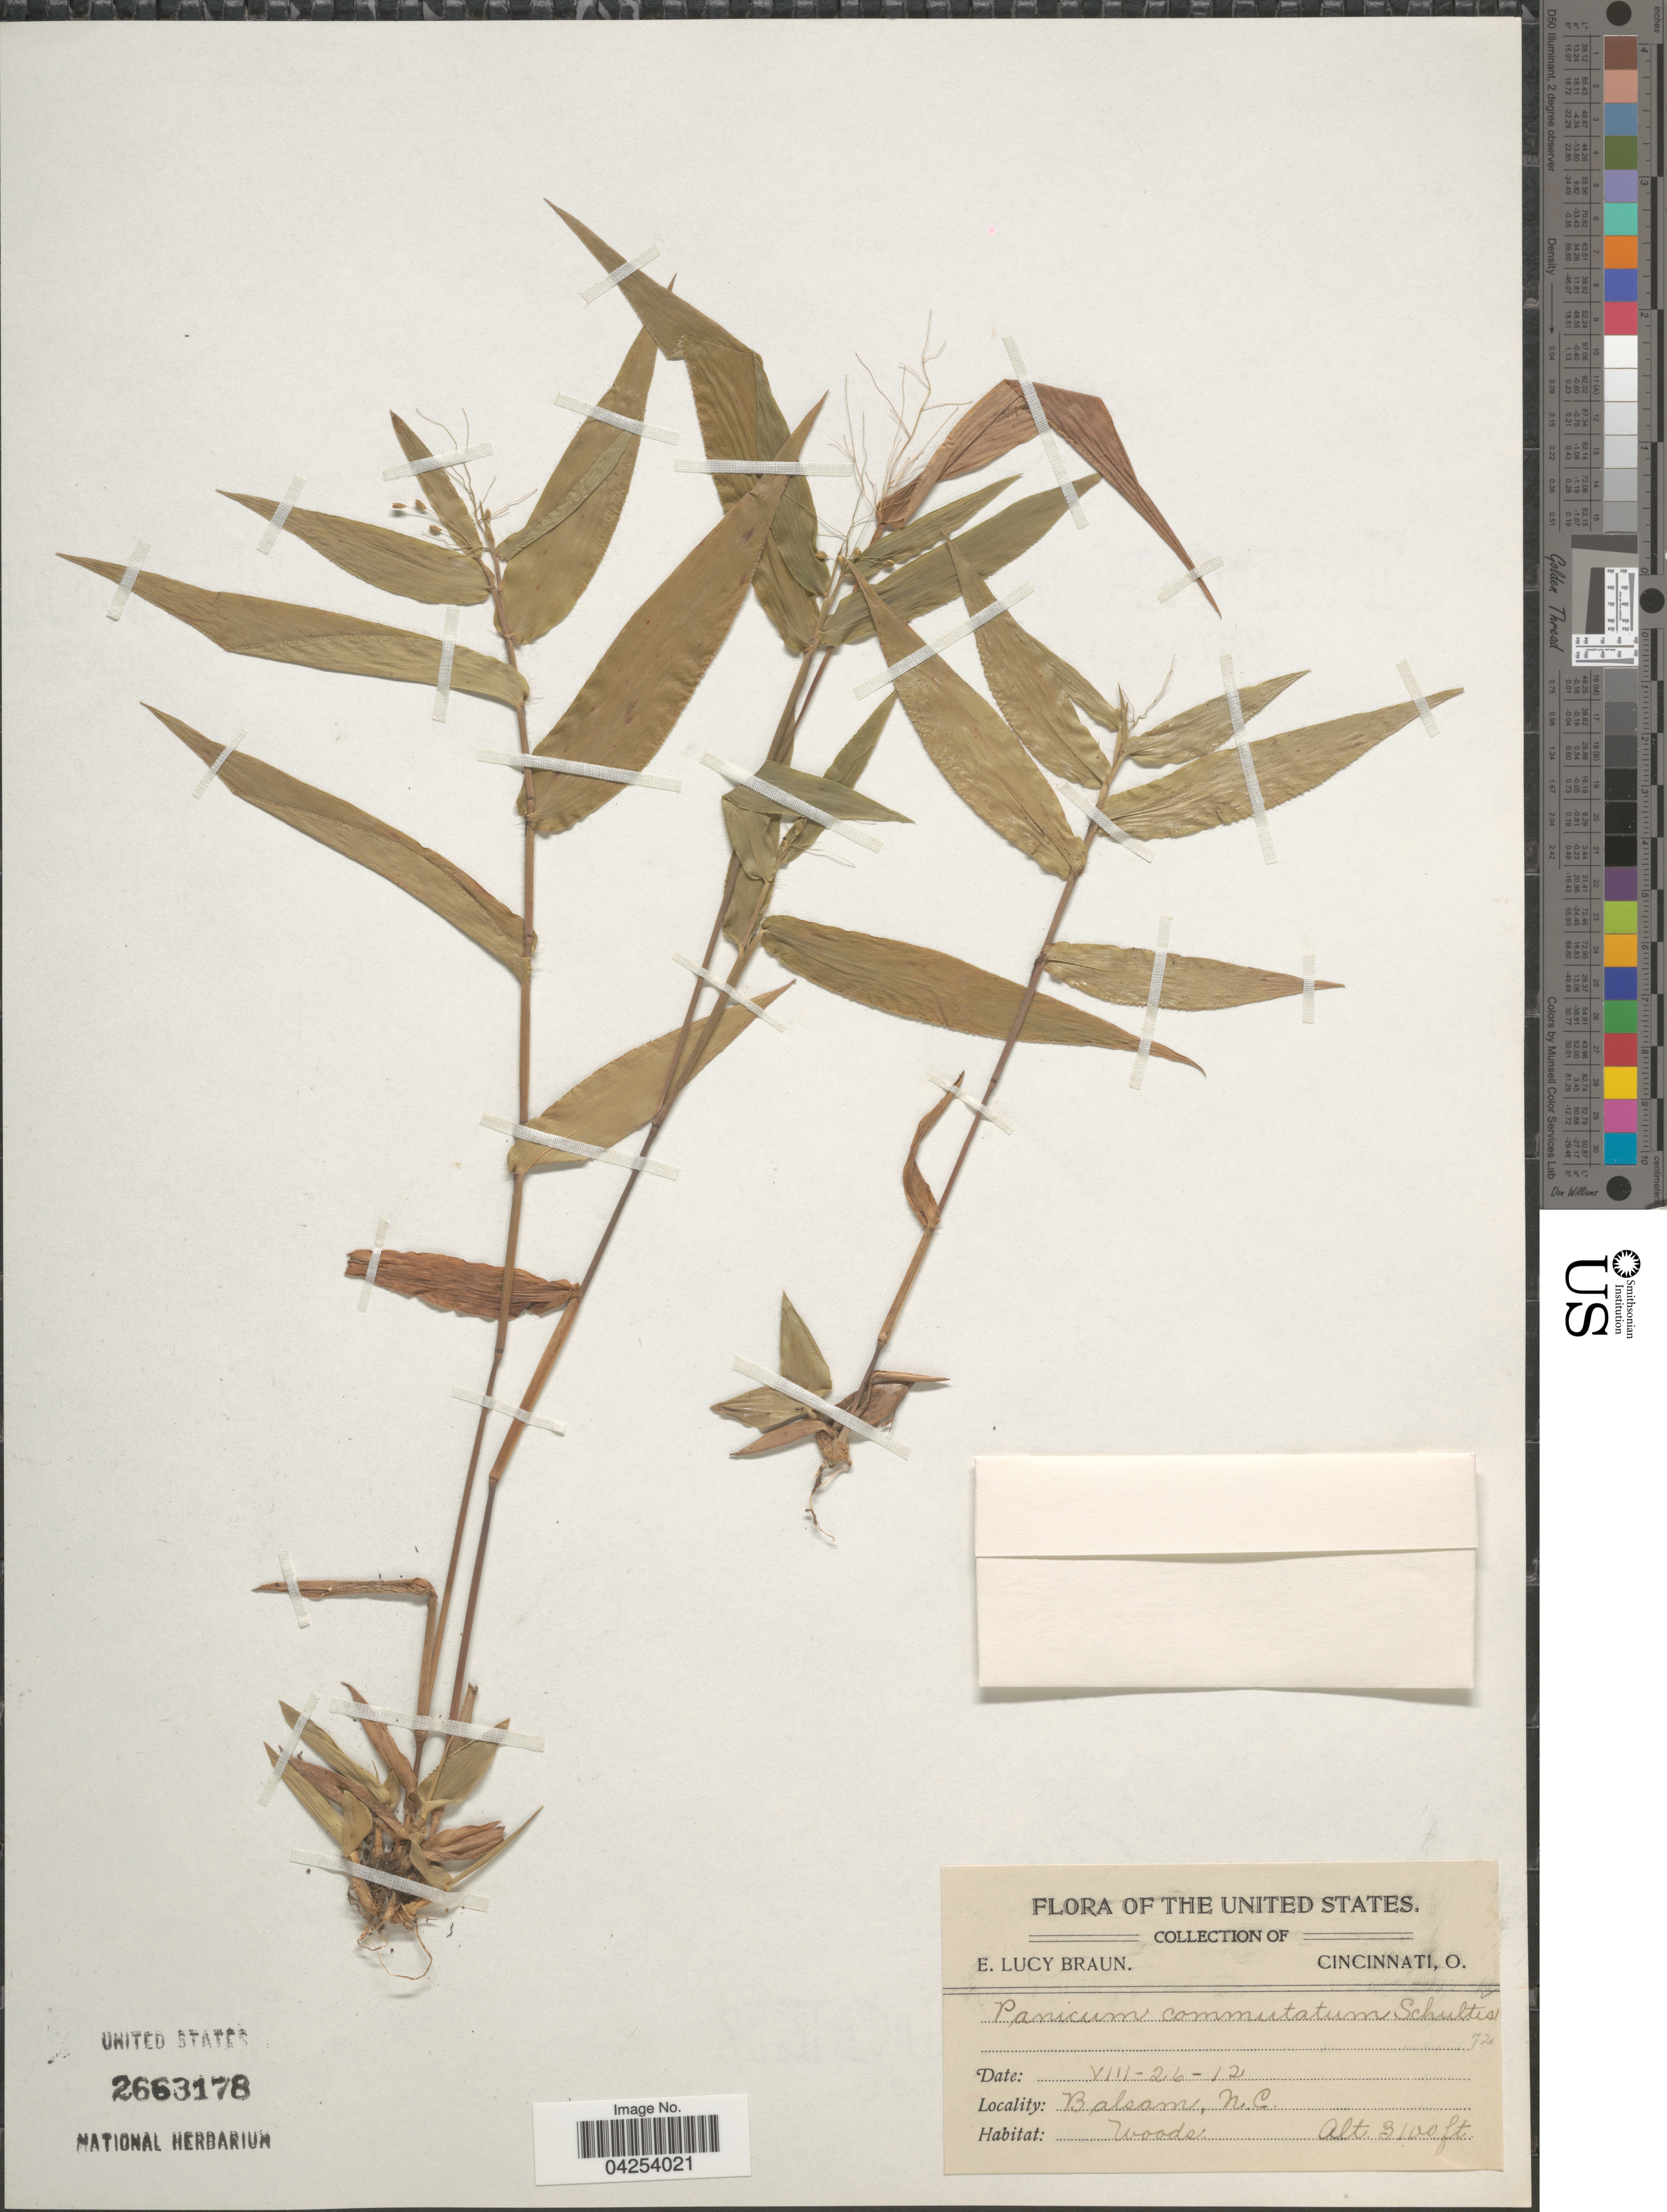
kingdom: Plantae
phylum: Tracheophyta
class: Liliopsida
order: Poales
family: Poaceae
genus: Dichanthelium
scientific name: Dichanthelium commutatum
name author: (Schult.) Gould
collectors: E. L. Braun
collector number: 72?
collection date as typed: Transcribed d/m/y: 26/8/12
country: United States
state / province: North Carolina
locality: Balsam.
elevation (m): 945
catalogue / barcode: US 2663178